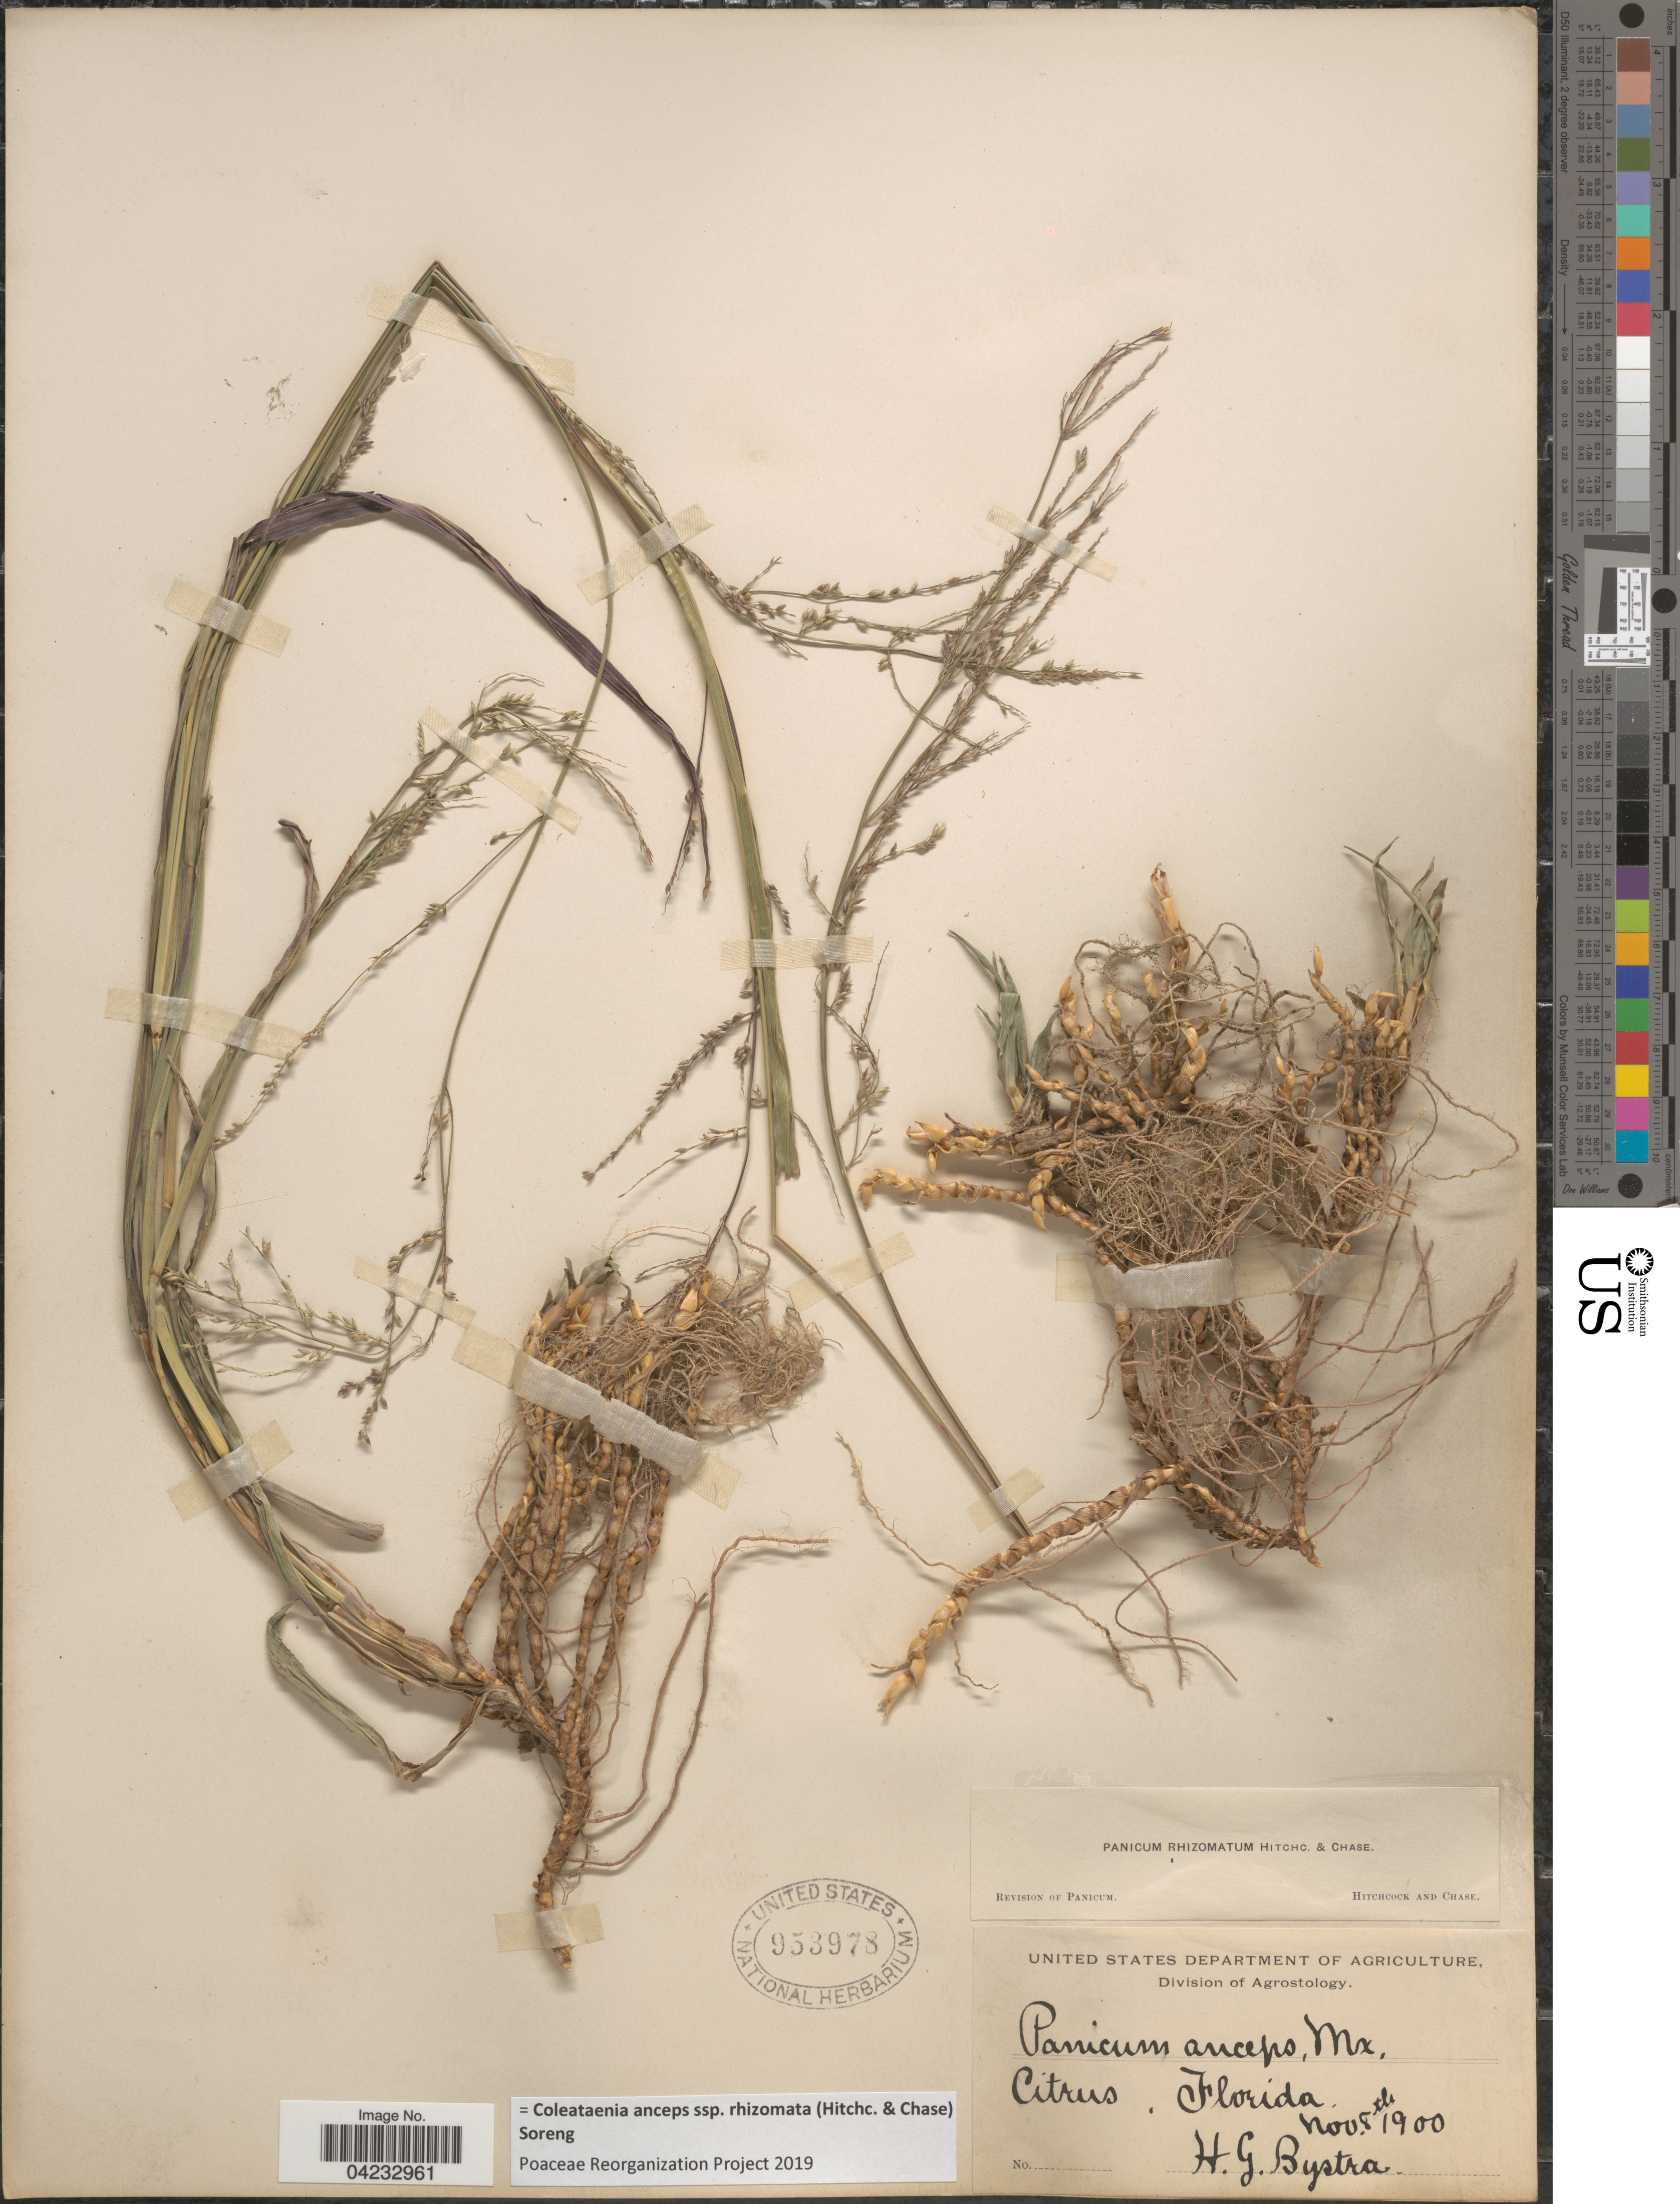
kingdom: Plantae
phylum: Tracheophyta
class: Liliopsida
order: Poales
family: Poaceae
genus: Coleataenia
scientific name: Coleataenia anceps subsp. rhizomata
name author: (Hitchc. & Chase) Soreng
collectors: H. Bystra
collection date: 1900-11-08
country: United States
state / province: Florida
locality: Citrus.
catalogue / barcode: US 953978